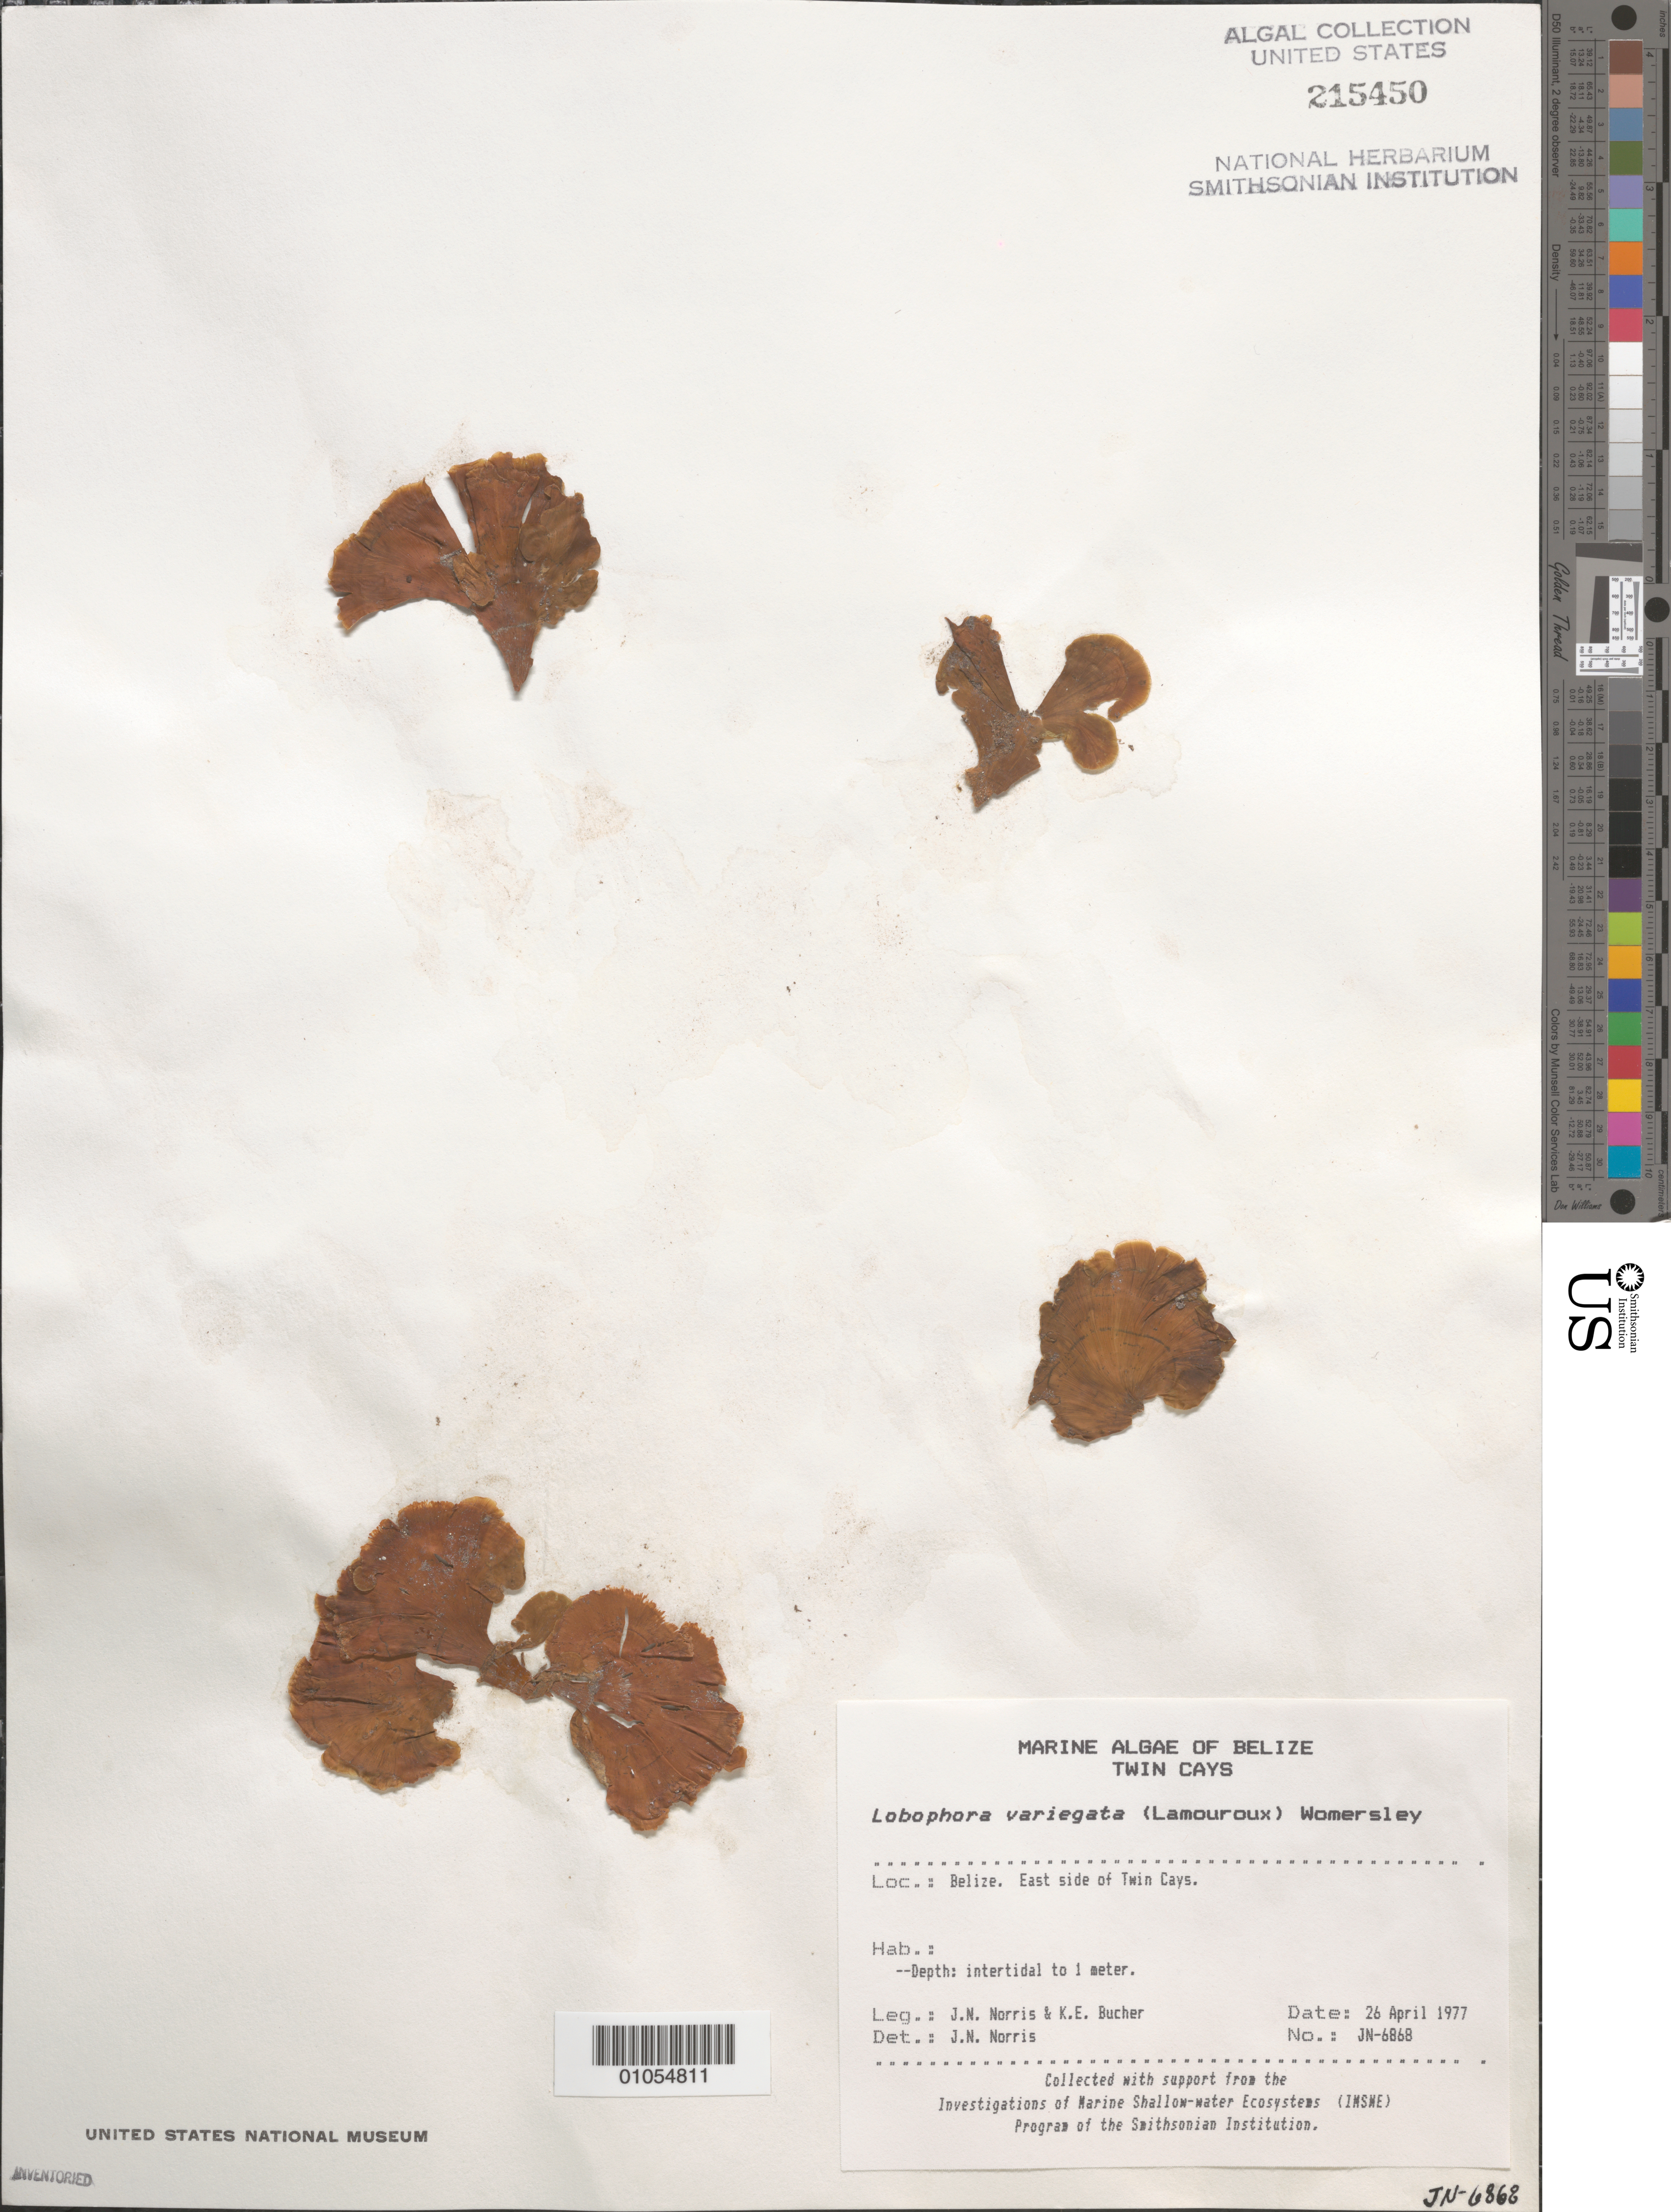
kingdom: Chromista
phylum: Ochrophyta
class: Phaeophyceae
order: Dictyotales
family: Dictyotaceae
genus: Lobophora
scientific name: Lobophora variegata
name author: (J.V.Lamouroux) Womersley & E.C. Oliveira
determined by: Norris, James N.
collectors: J. N. Norris & K. E. Bucher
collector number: JN-6868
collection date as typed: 26 Apr 1977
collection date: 1977-04-26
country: Belize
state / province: Stann Creek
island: Twin Cays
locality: East side of Twin Cays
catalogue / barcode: US 215450